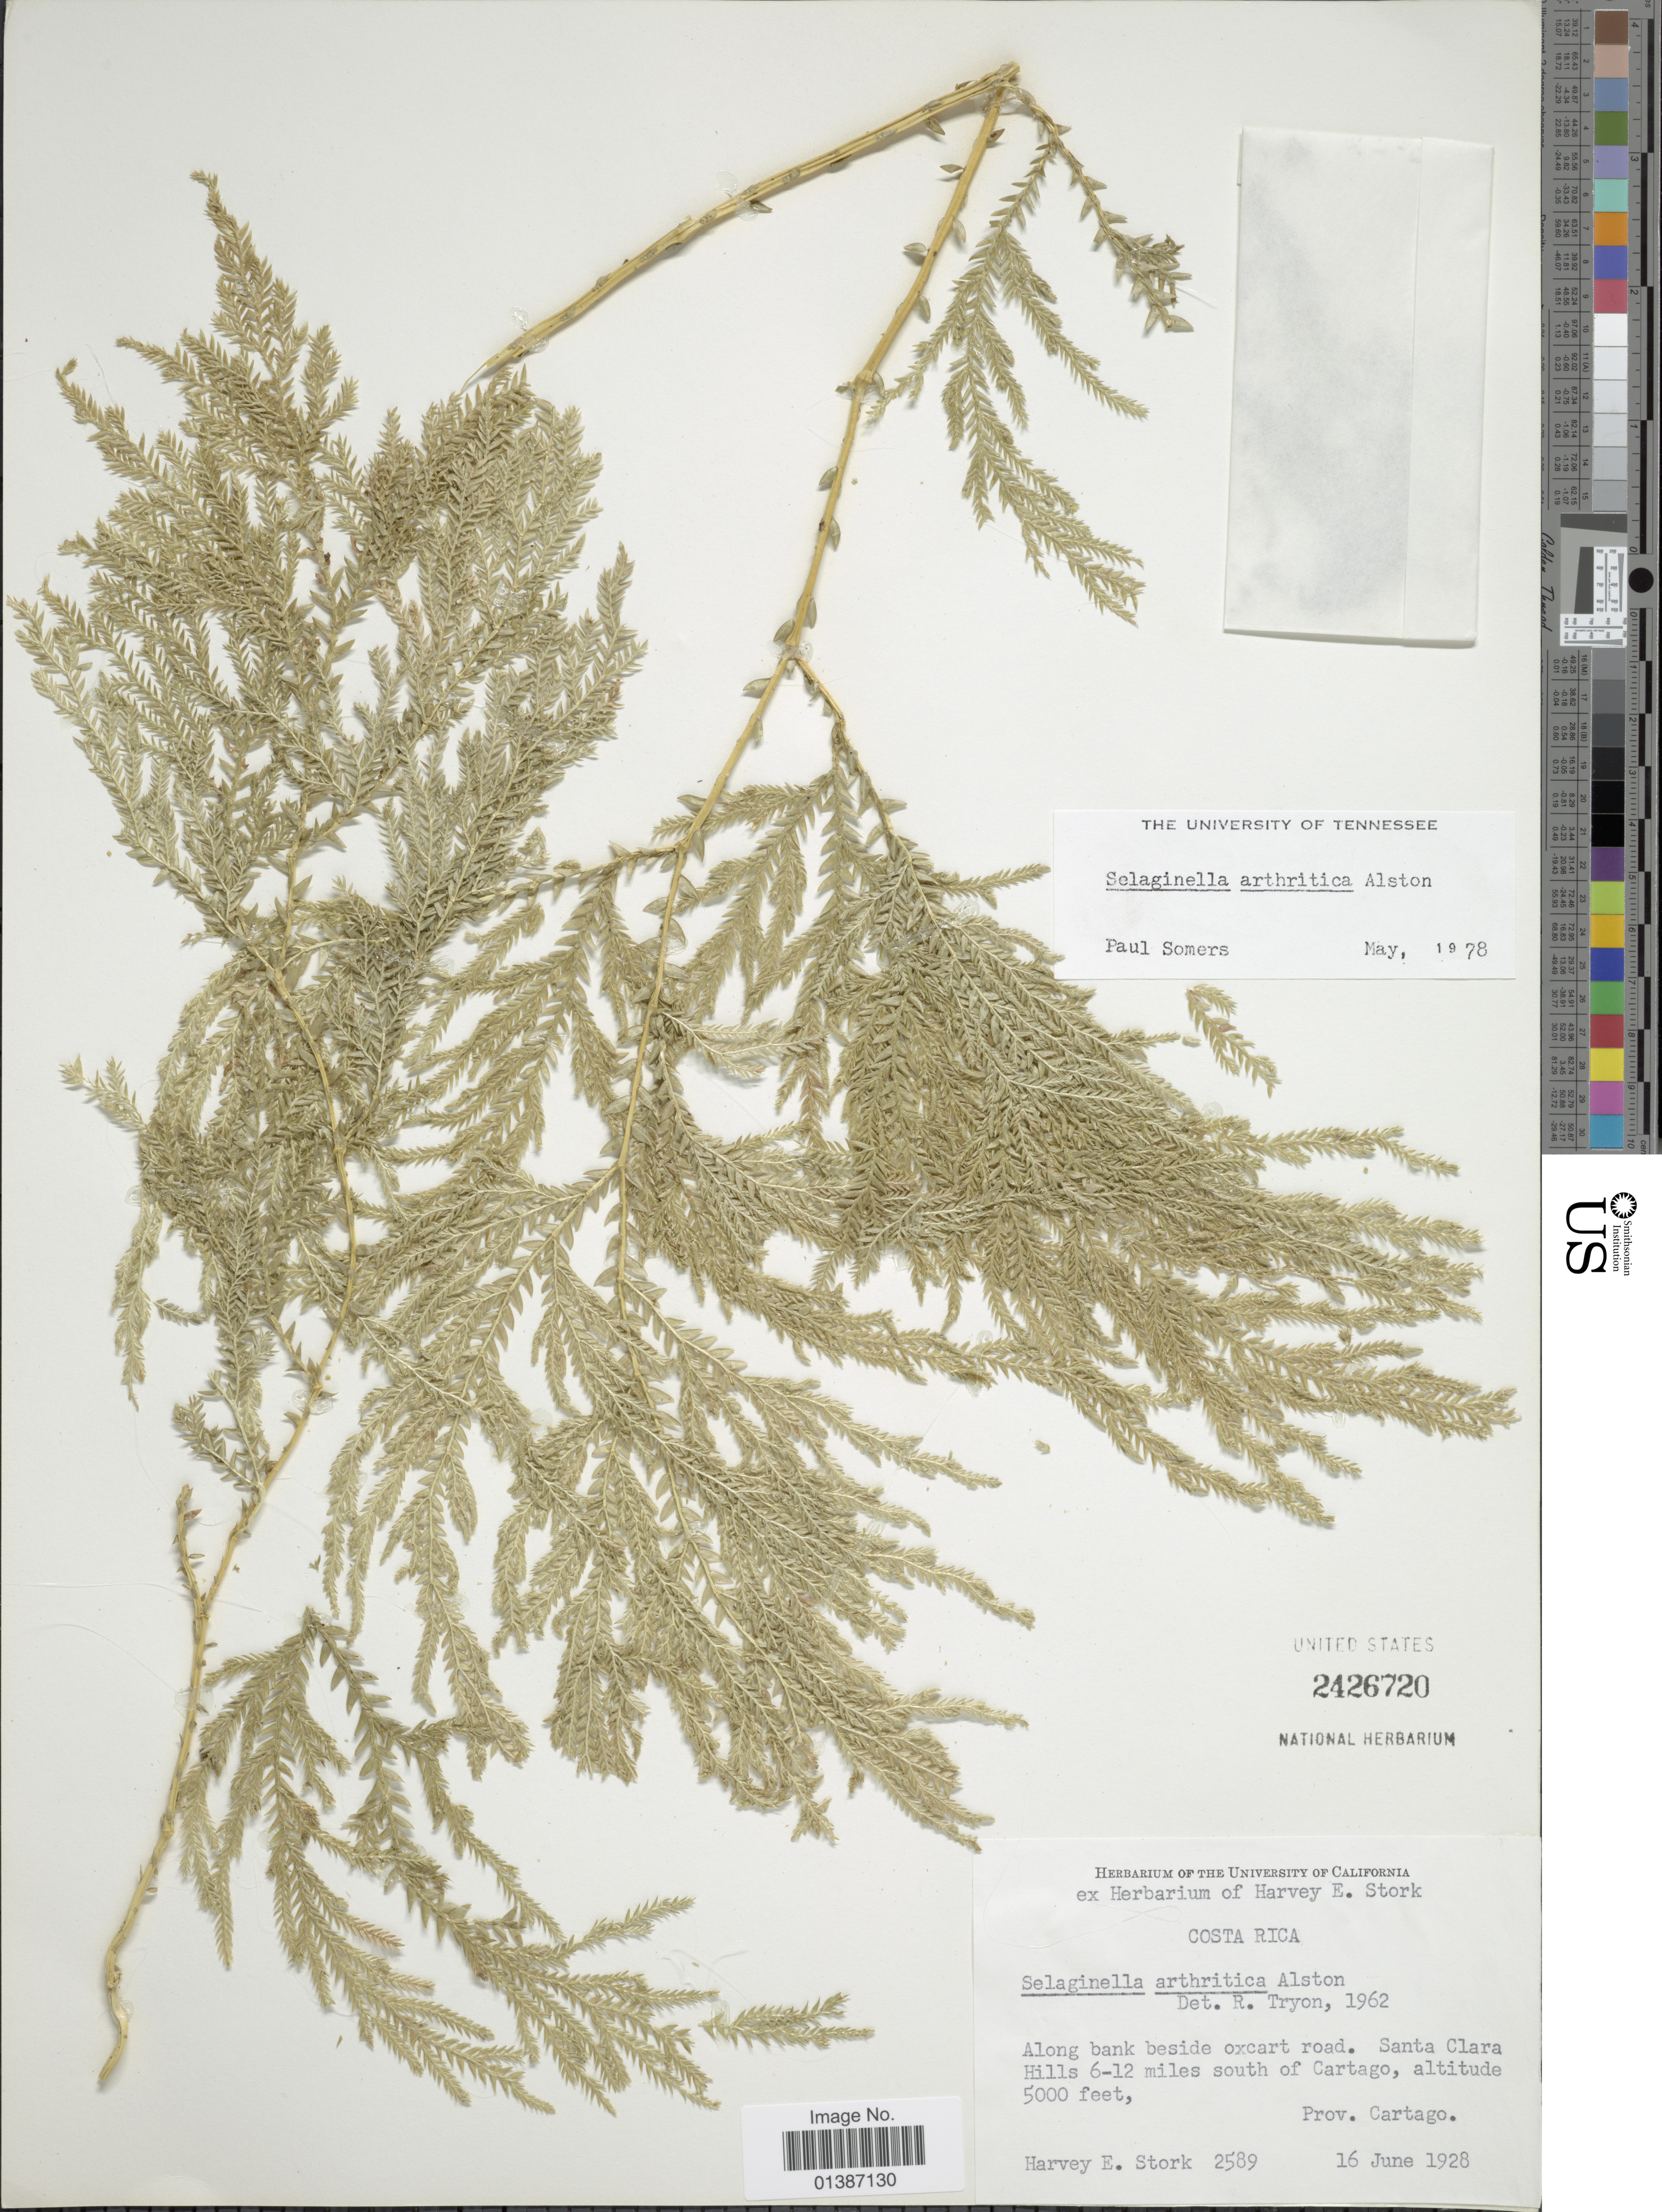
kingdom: Plantae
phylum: Tracheophyta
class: Lycopodiopsida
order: Selaginellales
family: Selaginellaceae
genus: Selaginella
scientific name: Selaginella arthritica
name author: Alston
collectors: H. E. Stork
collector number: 2589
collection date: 1928-06-16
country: Costa Rica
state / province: Cartago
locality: Santa Clara Hills 6-12 miles south of Cartago, Prov. Cartago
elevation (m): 1524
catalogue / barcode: US 2426720